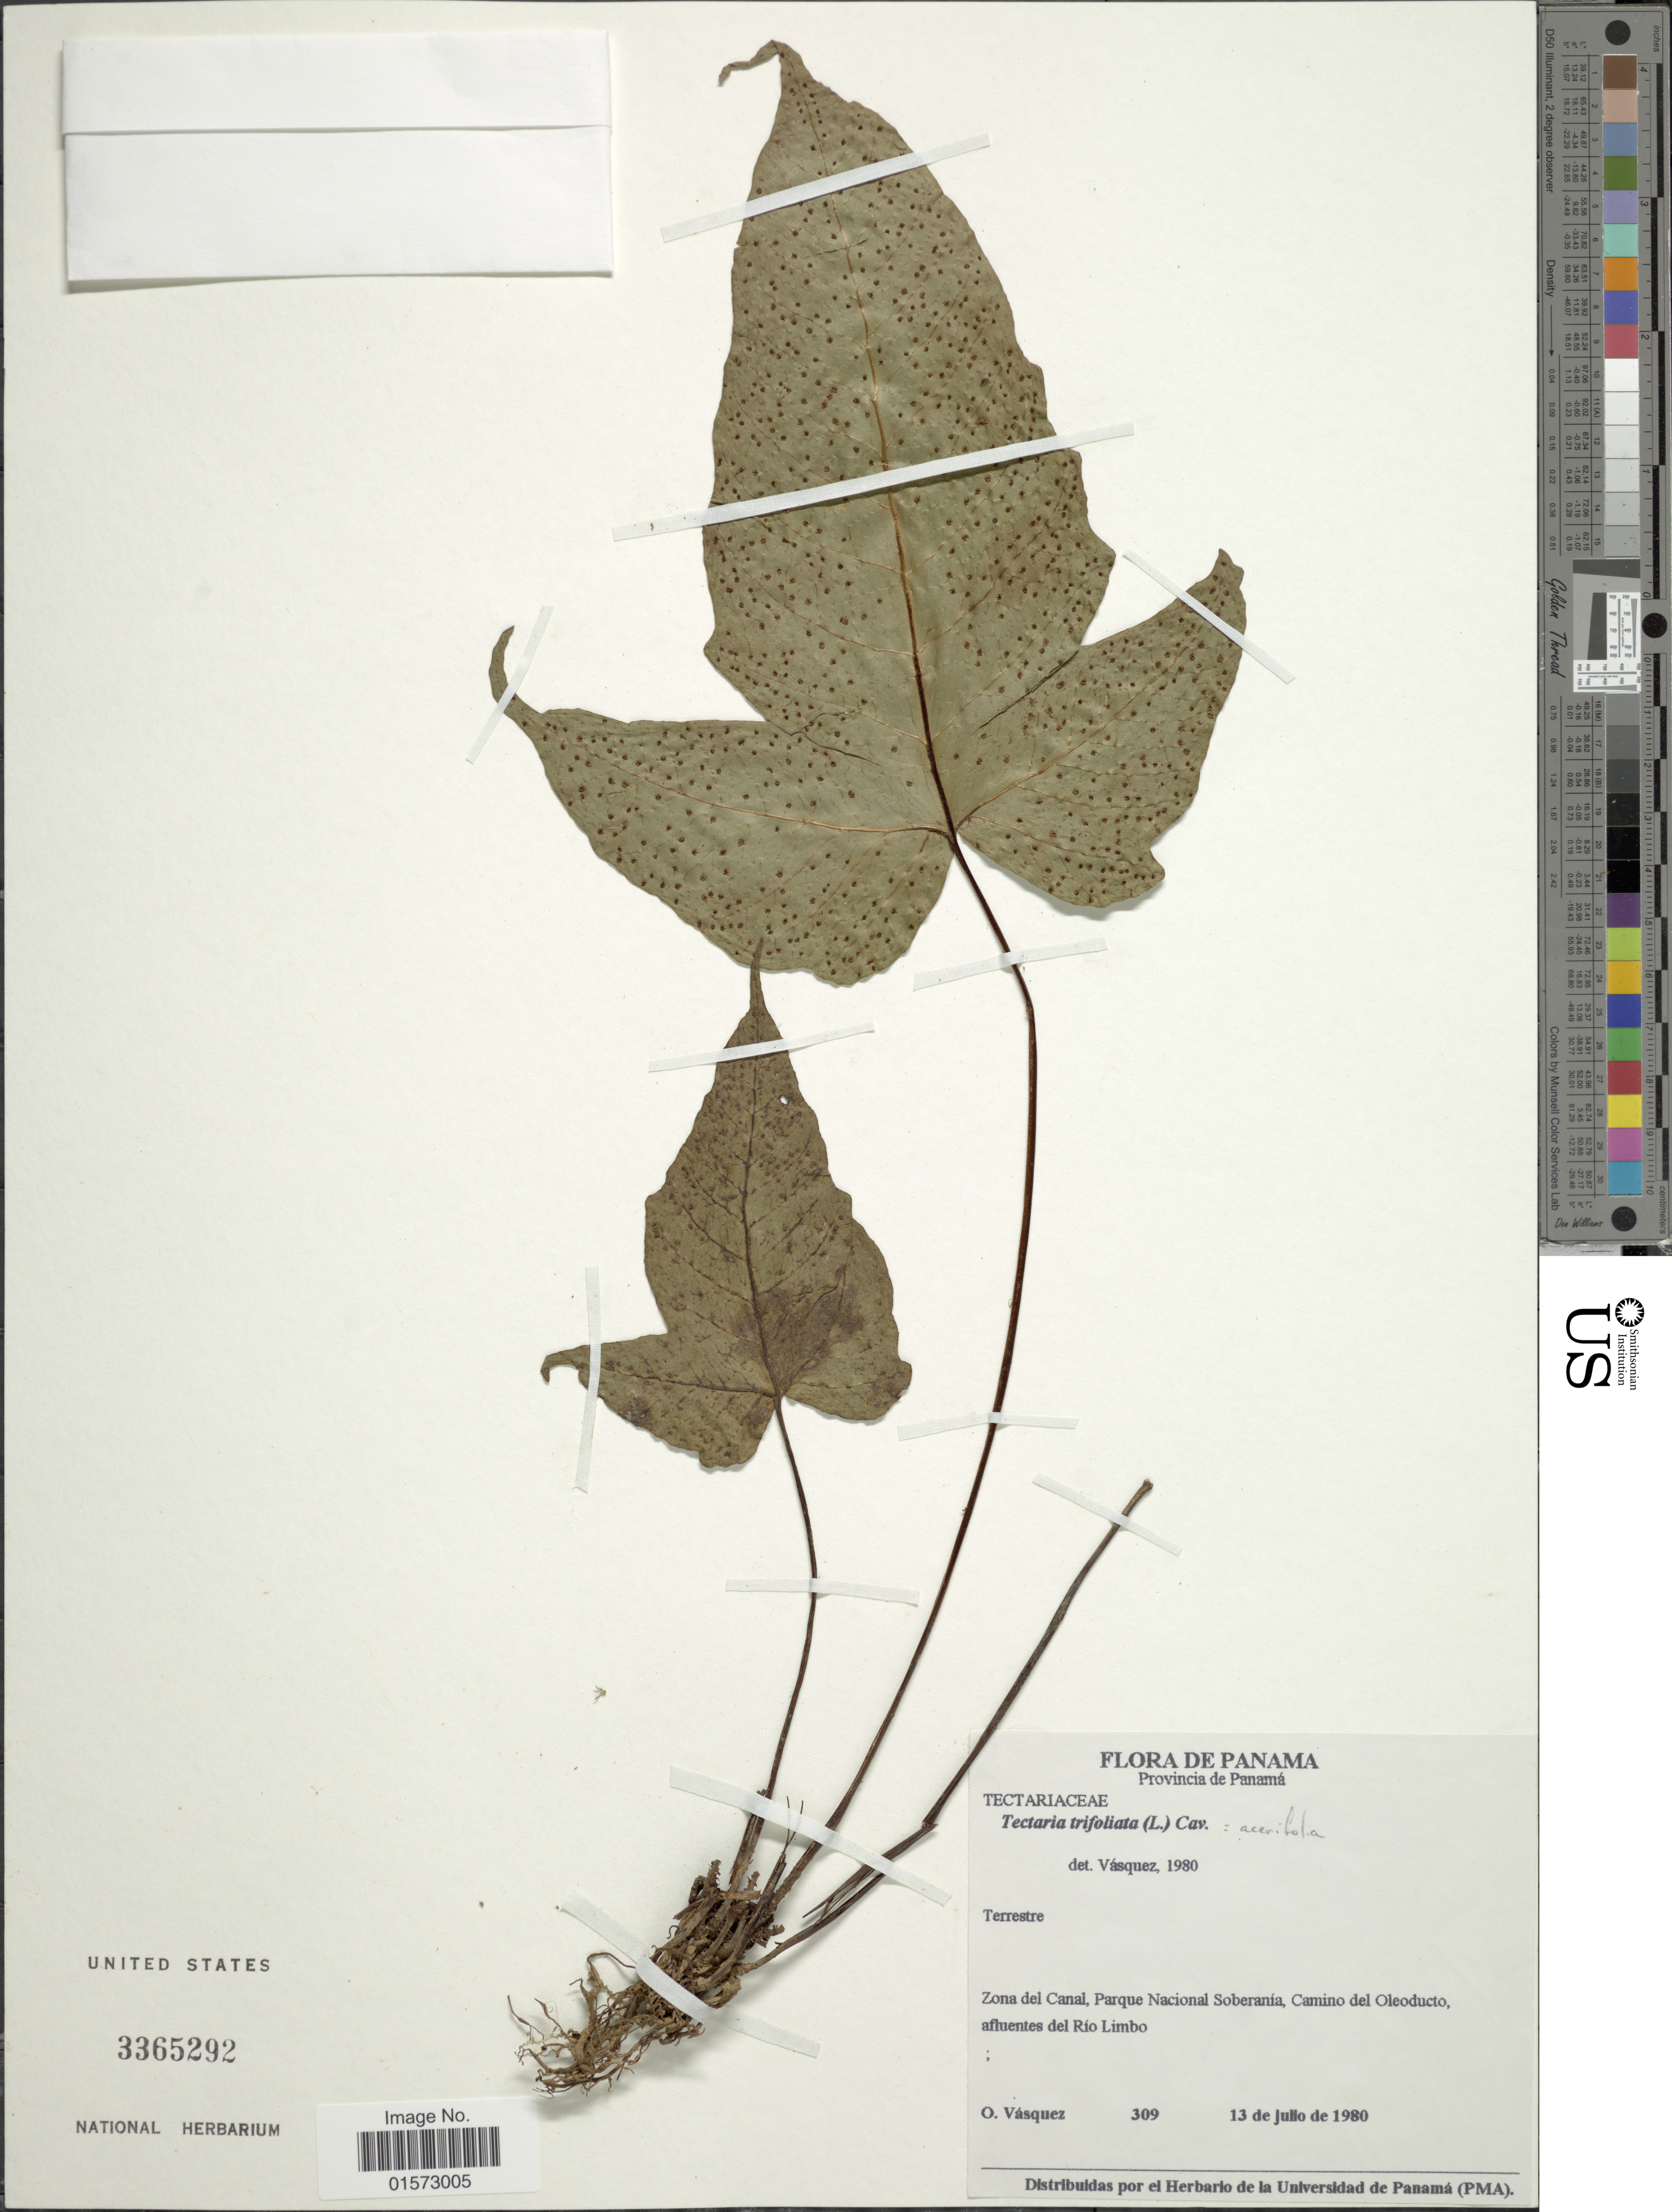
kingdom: Plantae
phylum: Tracheophyta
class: Polypodiopsida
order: Polypodiales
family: Tectariaceae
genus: Tectaria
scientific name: Tectaria acerifolia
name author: R.C. Moran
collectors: O. Vásquez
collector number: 309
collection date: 1980-07-13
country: Panama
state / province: Panamá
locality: Zona del Canal, Parque Nacional Soberanía, Camino del Oleoducto afluentes del Río Limbo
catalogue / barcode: US 3365292